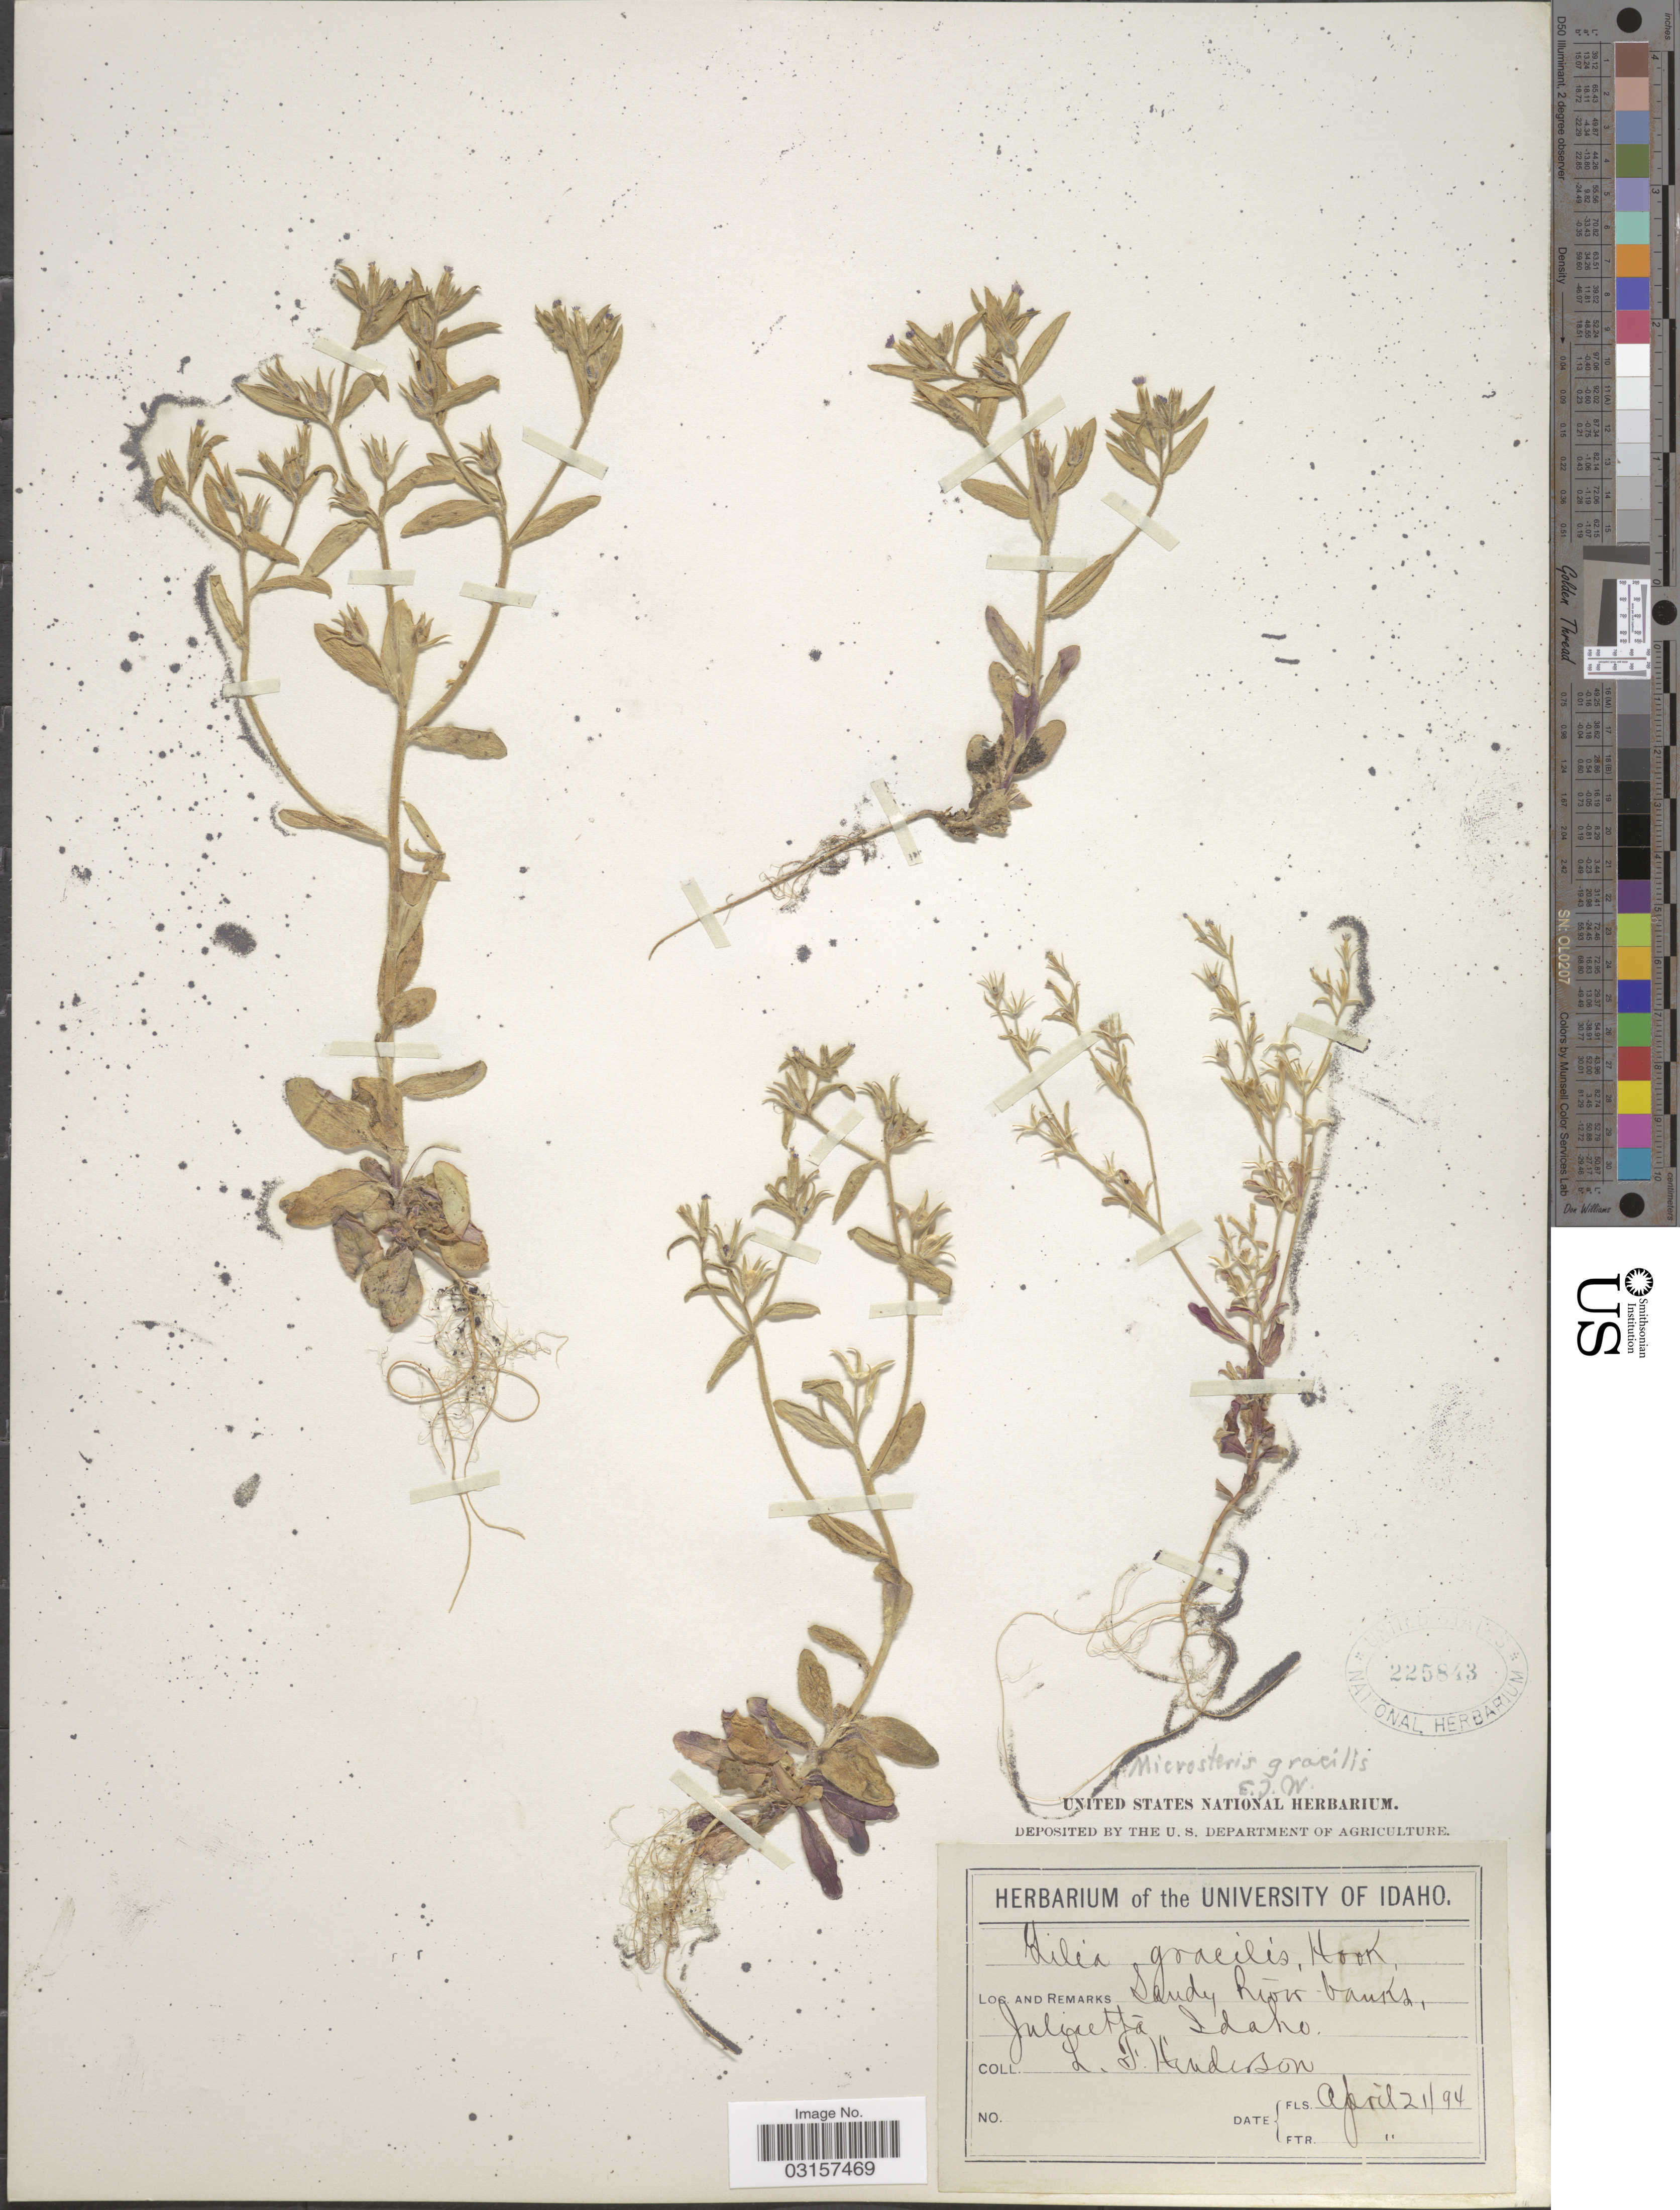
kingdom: Plantae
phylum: Tracheophyta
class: Magnoliopsida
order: Ericales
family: Polemoniaceae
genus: Microsteris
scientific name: Microsteris gracilis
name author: (Hook.) Greene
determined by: (US) Smithsonian Institution - National Museum of Natural History - Department of Botany (UNITED STATES)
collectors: L. F. Hudson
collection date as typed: Transcribed d/m/y: 21/4/94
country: United States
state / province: Idaho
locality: Sandy River banks, Juliaetta.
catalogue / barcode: US 225843